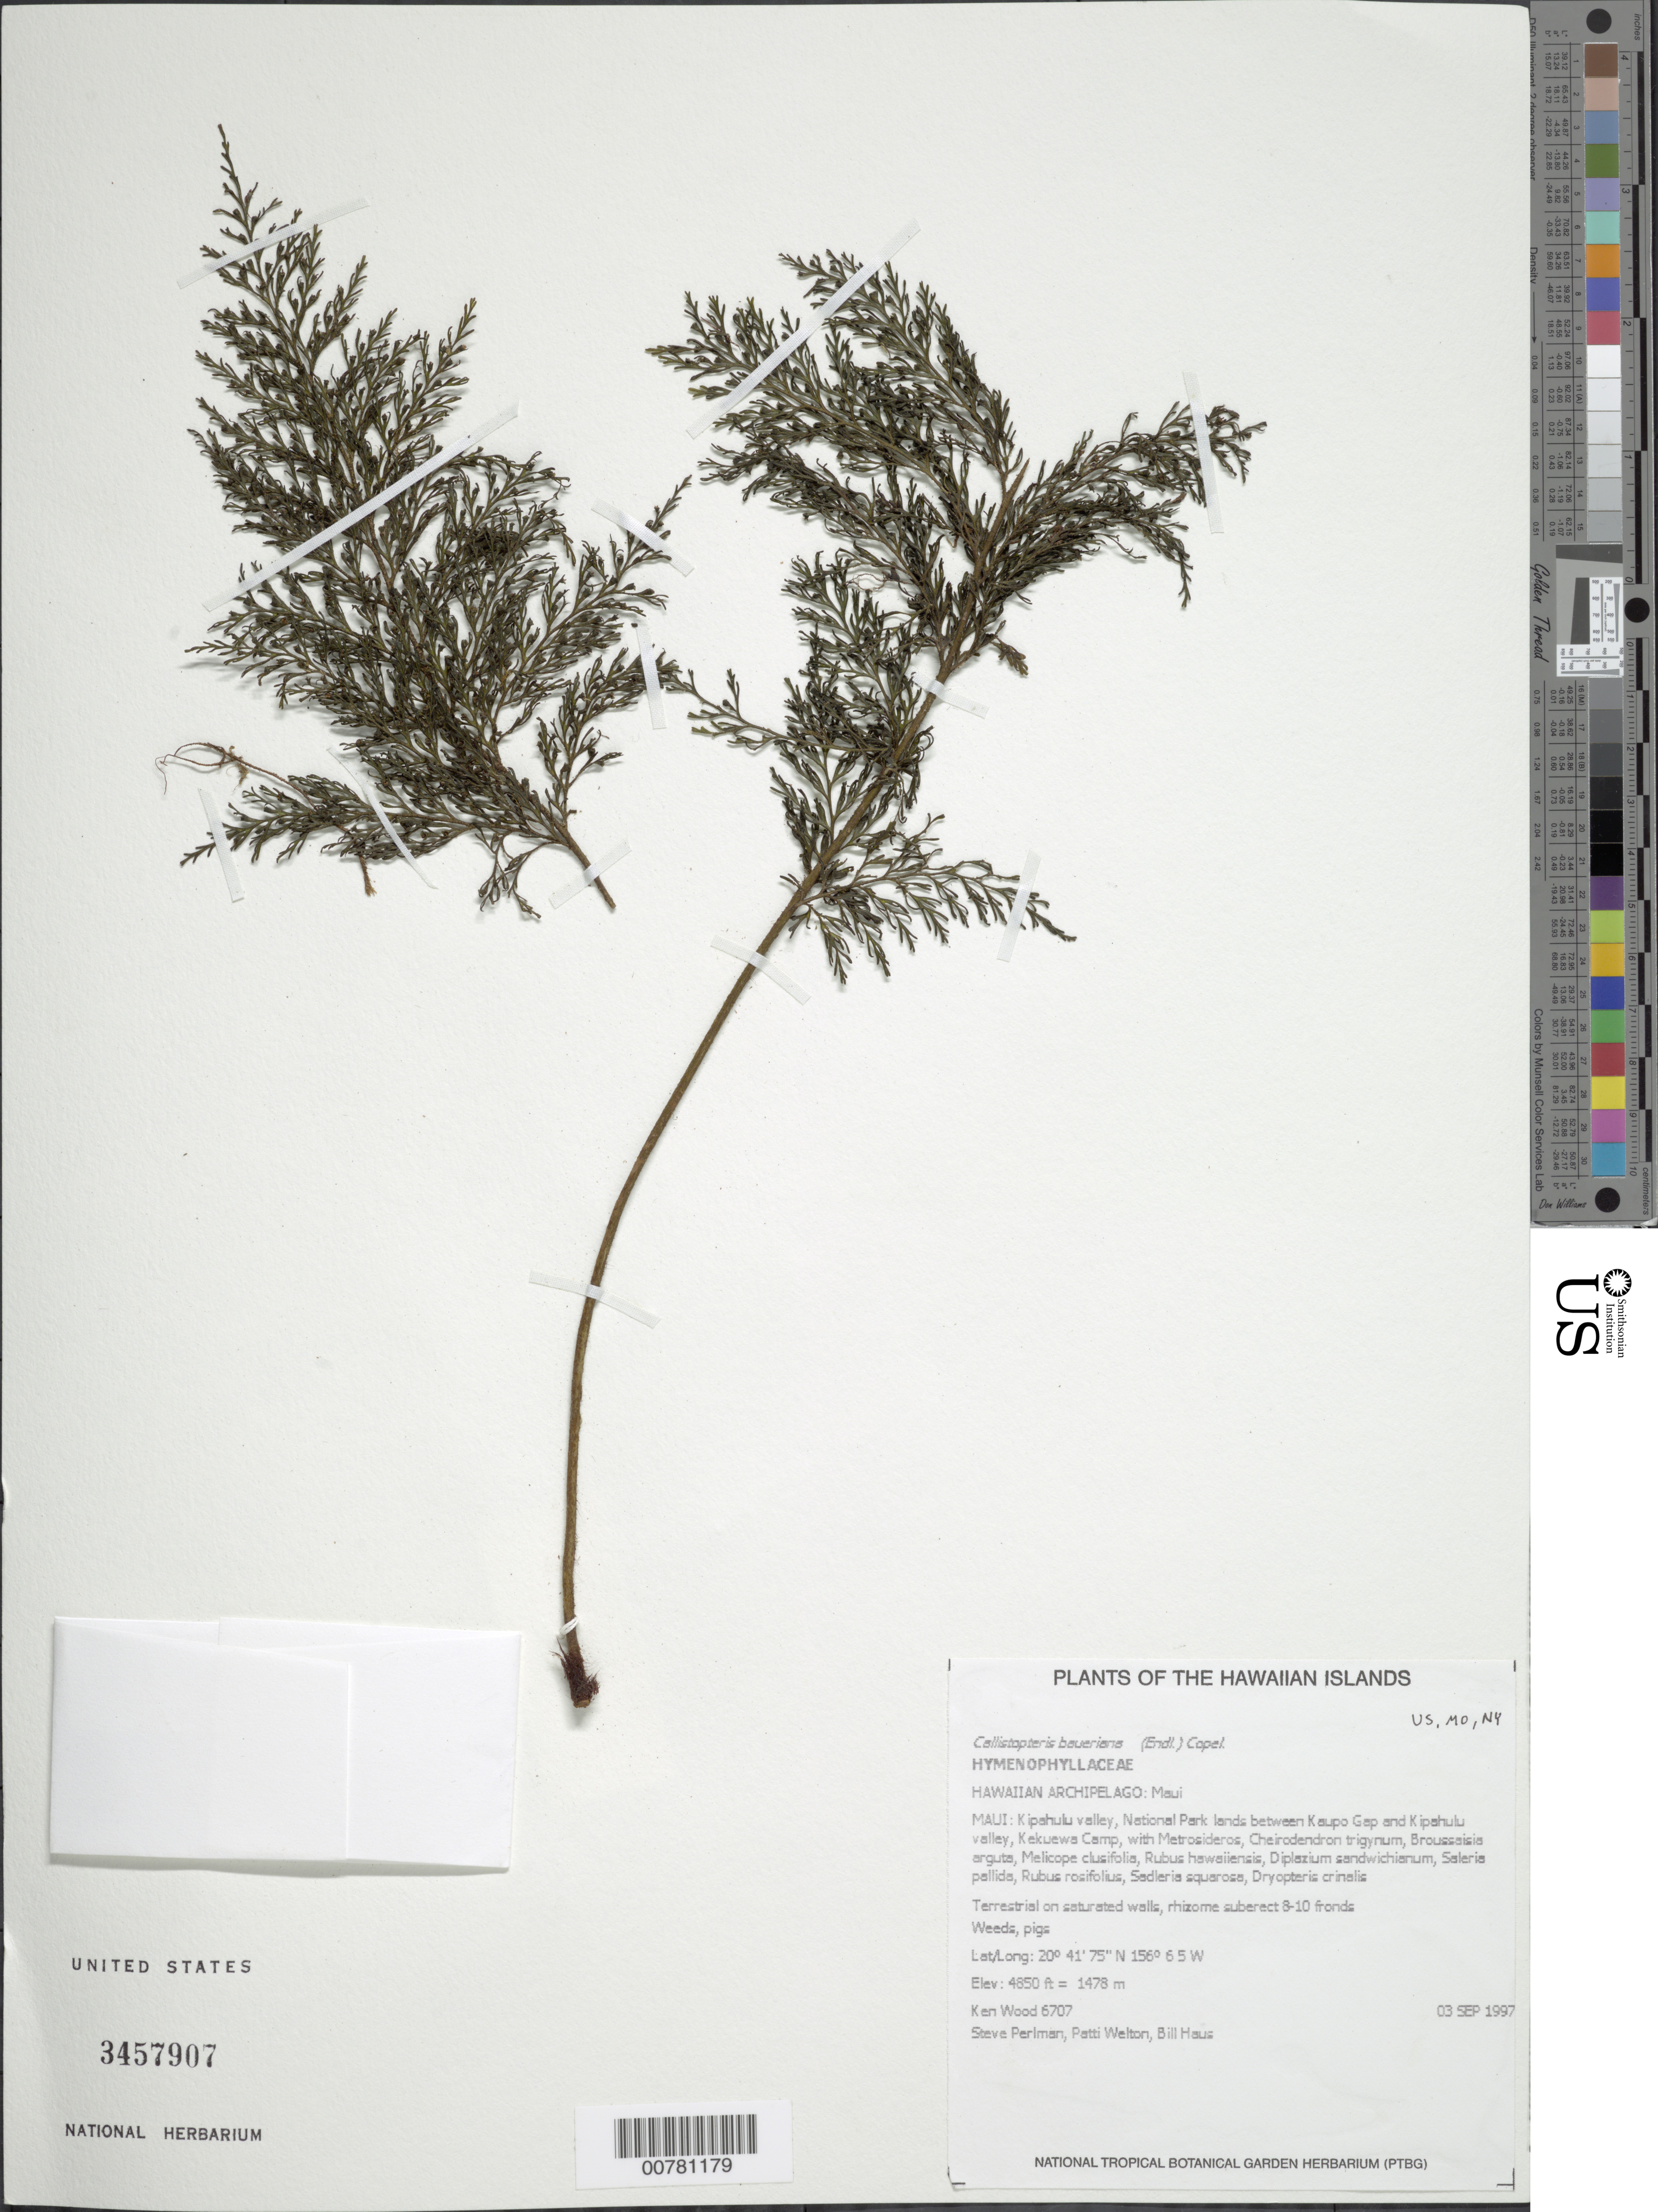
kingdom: Plantae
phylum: Tracheophyta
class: Polypodiopsida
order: Hymenophyllales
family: Hymenophyllaceae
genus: Callistopteris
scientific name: Callistopteris baueriana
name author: Copel.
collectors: K. R. Wood, S. P. Perlman, P. Welton & B. Haus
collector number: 6707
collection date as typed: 3 Sep 1997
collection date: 1997-09-03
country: United States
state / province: Hawaii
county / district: Maui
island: Maui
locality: Kipahulu valley, National Park lands between Kaupo Gap and Kipahulu valley, Kewuewa Camp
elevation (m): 1478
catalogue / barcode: US 3457907